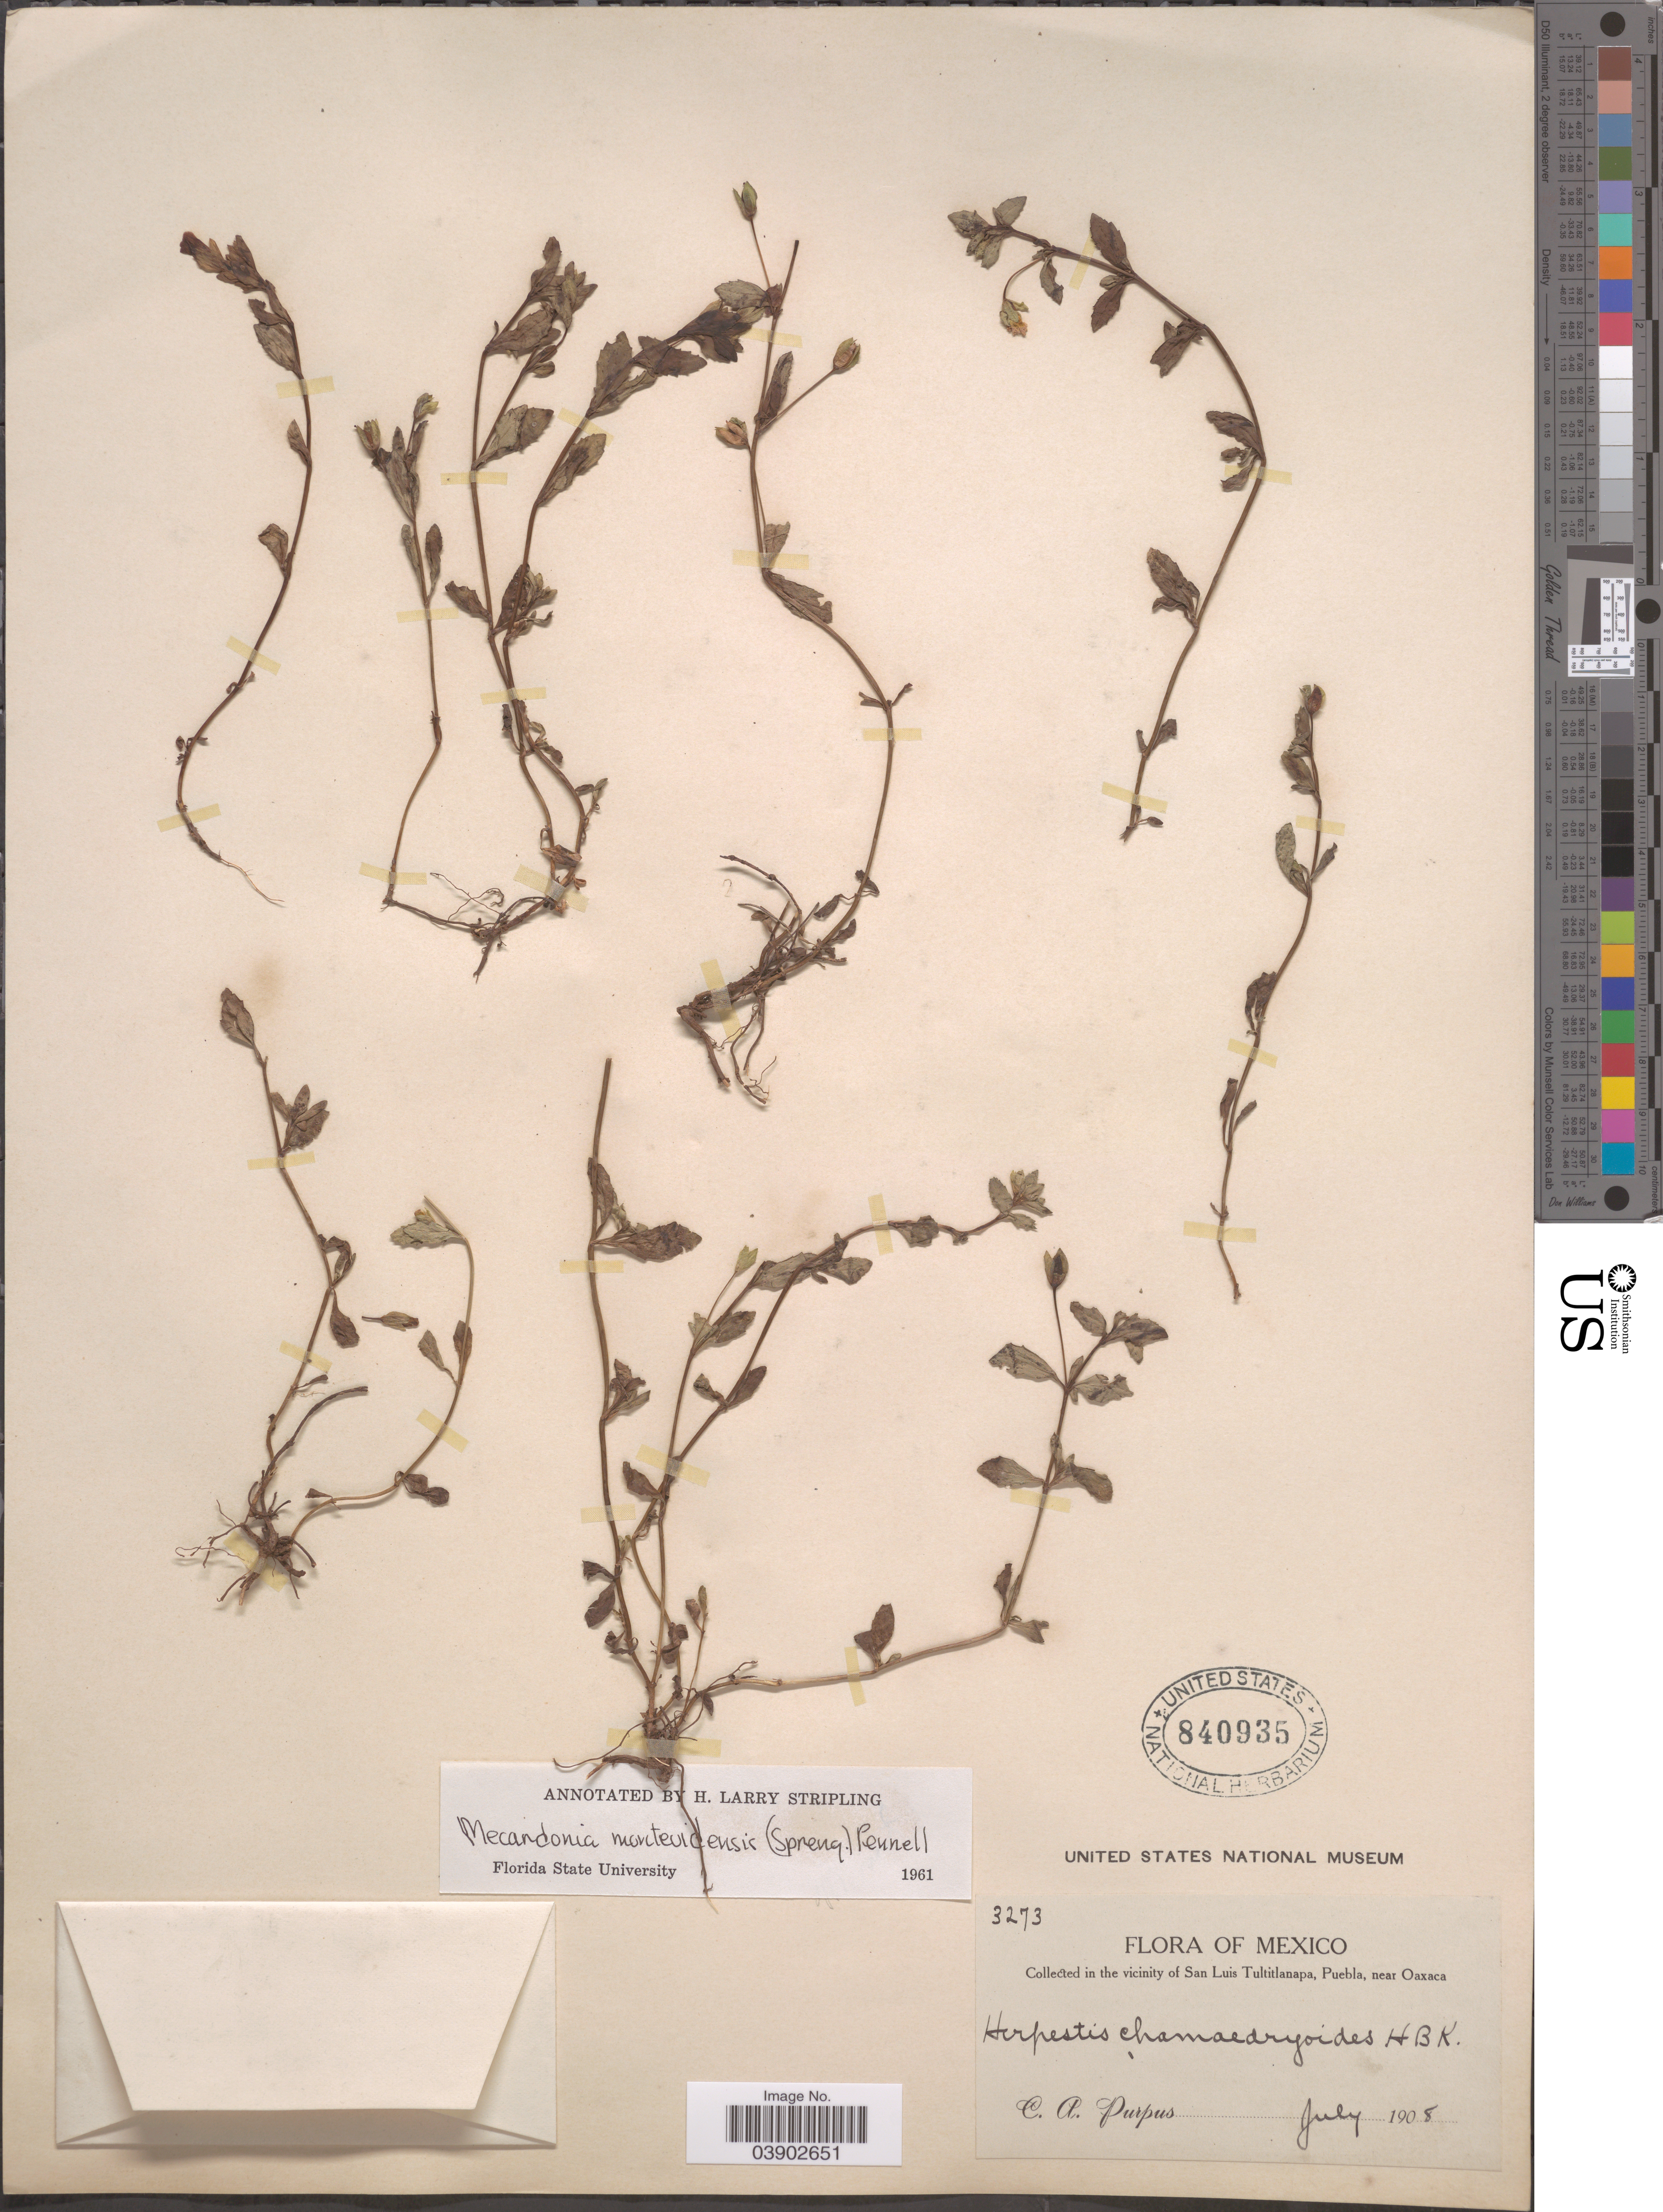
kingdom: Plantae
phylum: Tracheophyta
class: Magnoliopsida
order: Lamiales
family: Plantaginaceae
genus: Mecardonia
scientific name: Mecardonia procumbens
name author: (Mill.) Small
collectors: C. A. Purpus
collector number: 3273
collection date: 1908-07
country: Mexico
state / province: Puebla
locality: In the Vicinity of San Luis Tultitlanapa, Puebla, near Oaxaca.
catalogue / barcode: US 840935